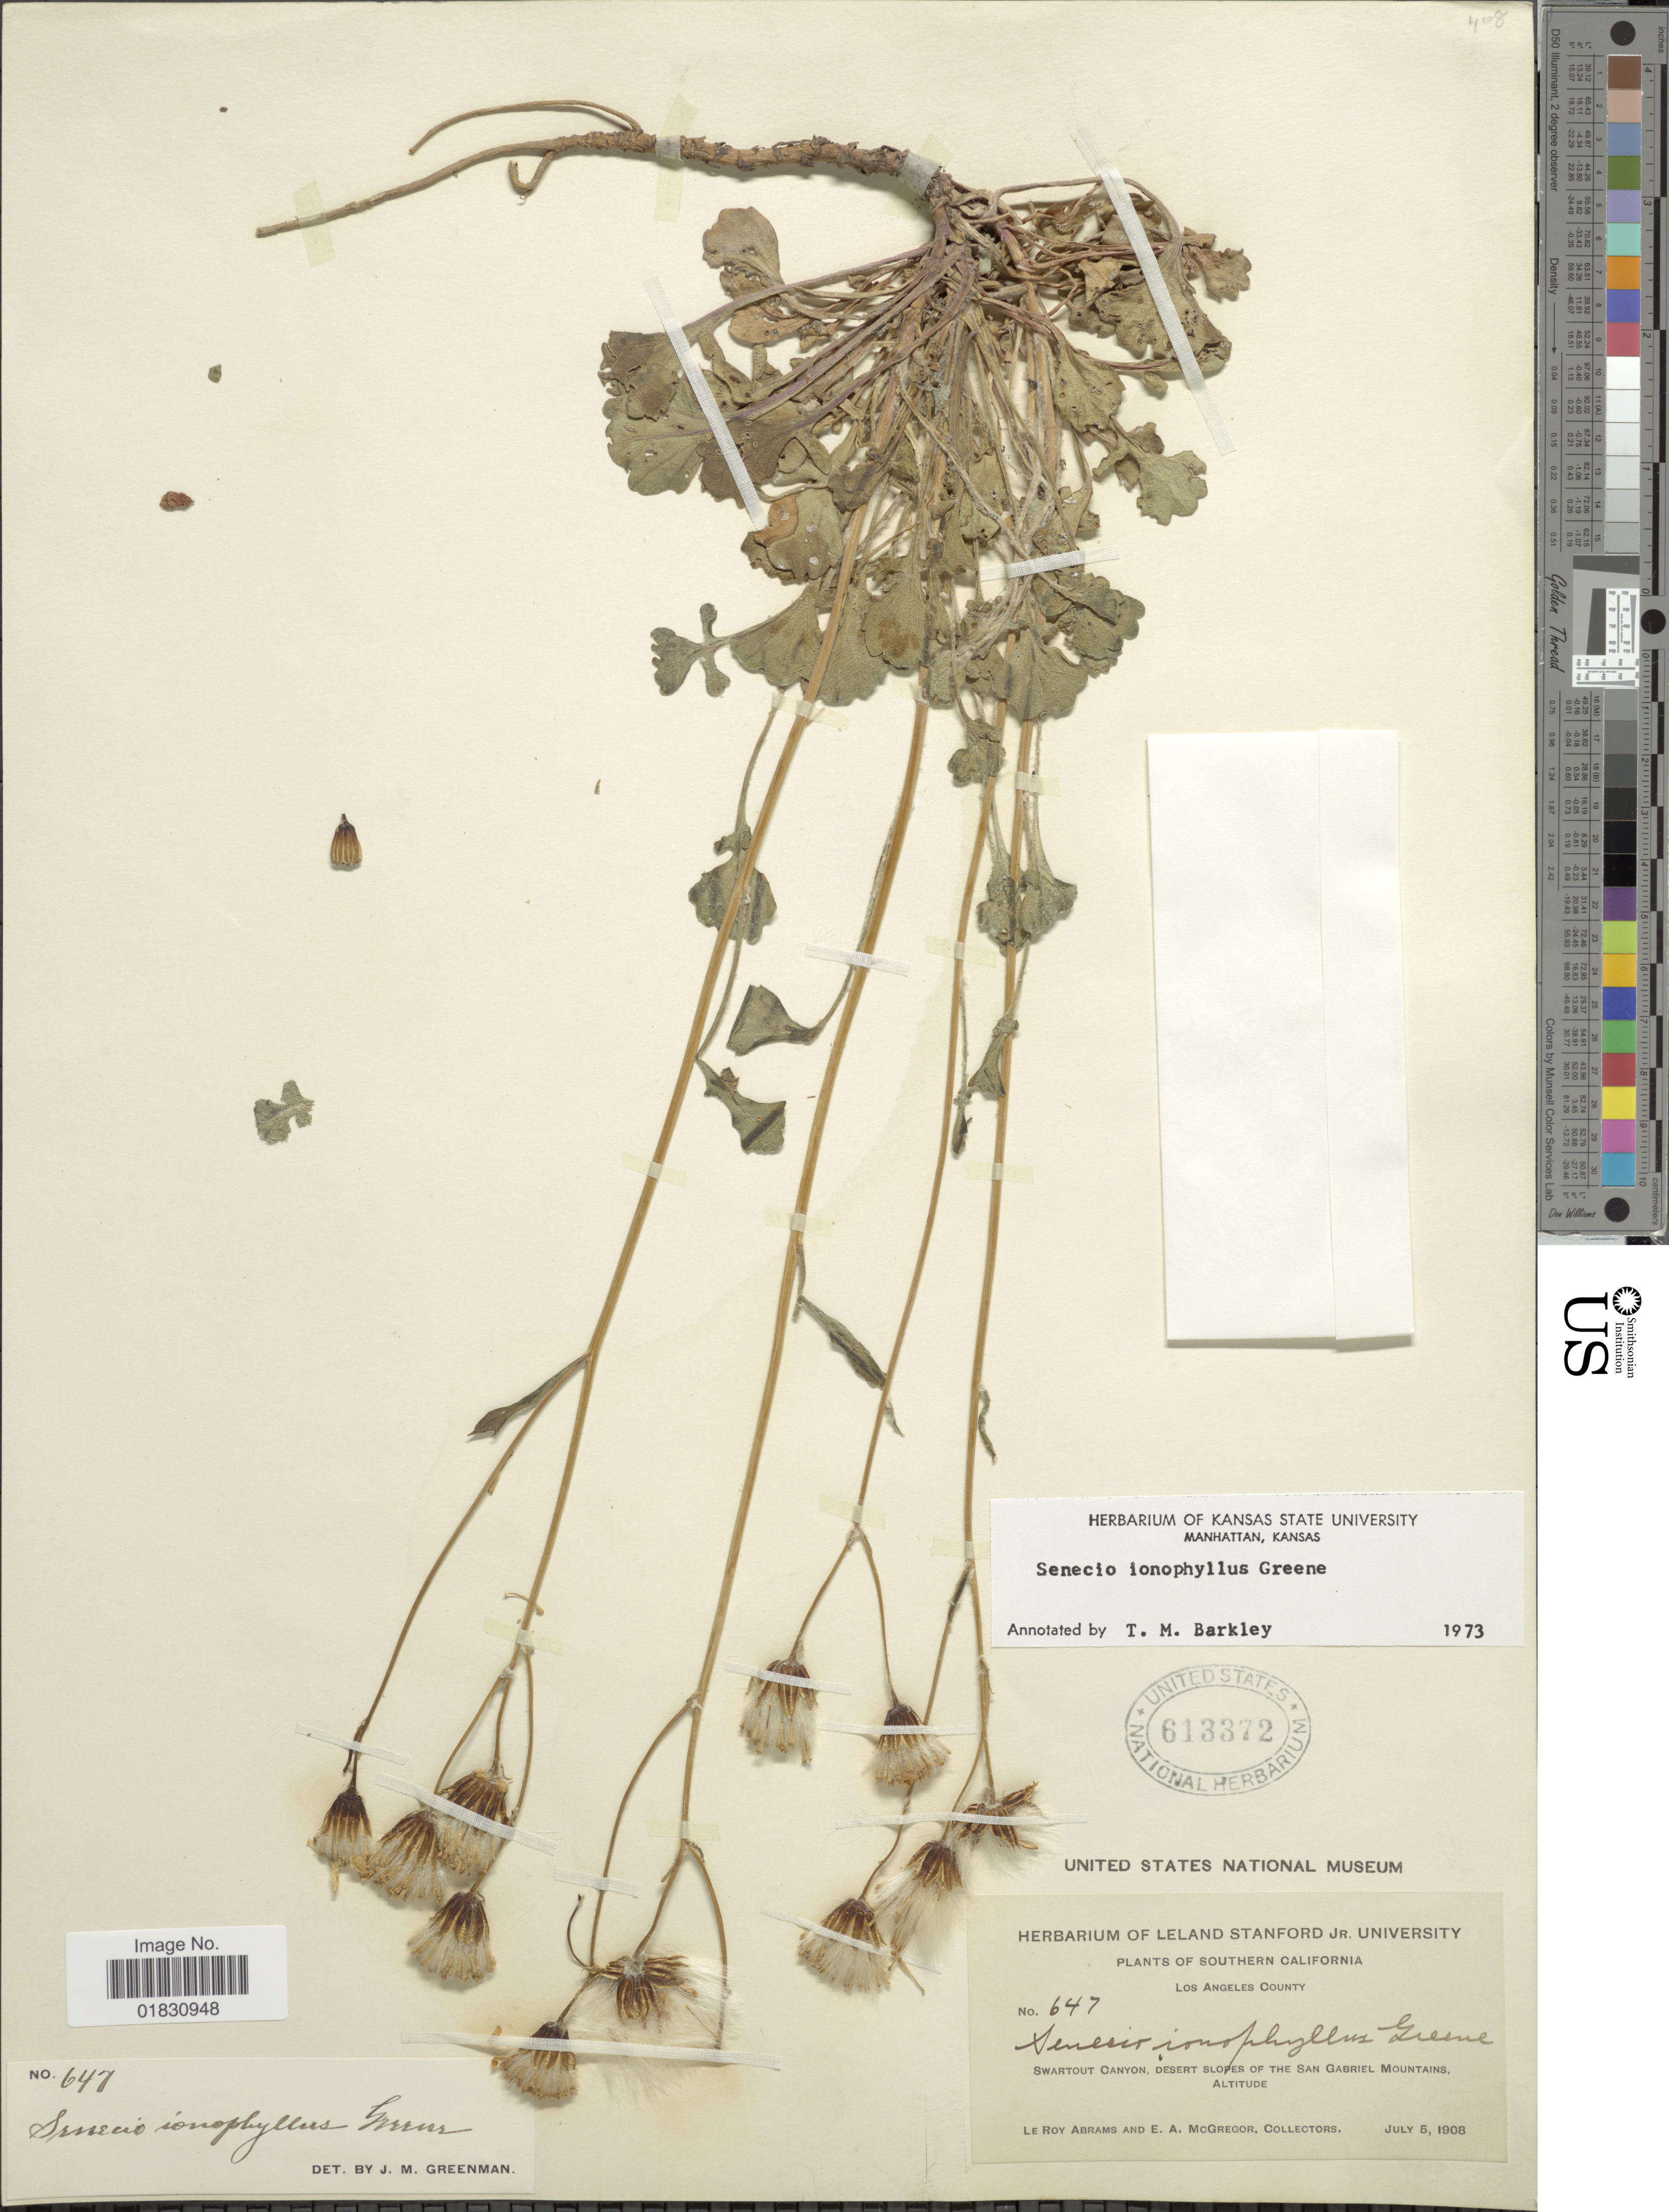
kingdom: Plantae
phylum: Tracheophyta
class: Magnoliopsida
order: Asterales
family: Asteraceae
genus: Packera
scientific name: Packera indecora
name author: (Greene) Á. Löve & D. Löve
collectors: L. Abrams & E. A. McGregor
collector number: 647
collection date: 1908-07-05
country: United States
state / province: California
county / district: Los Angeles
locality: Southern California, Los Angeles County, Swartout Canyon, Desert slopes of The San Gabriel Mountains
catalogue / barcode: US 613372